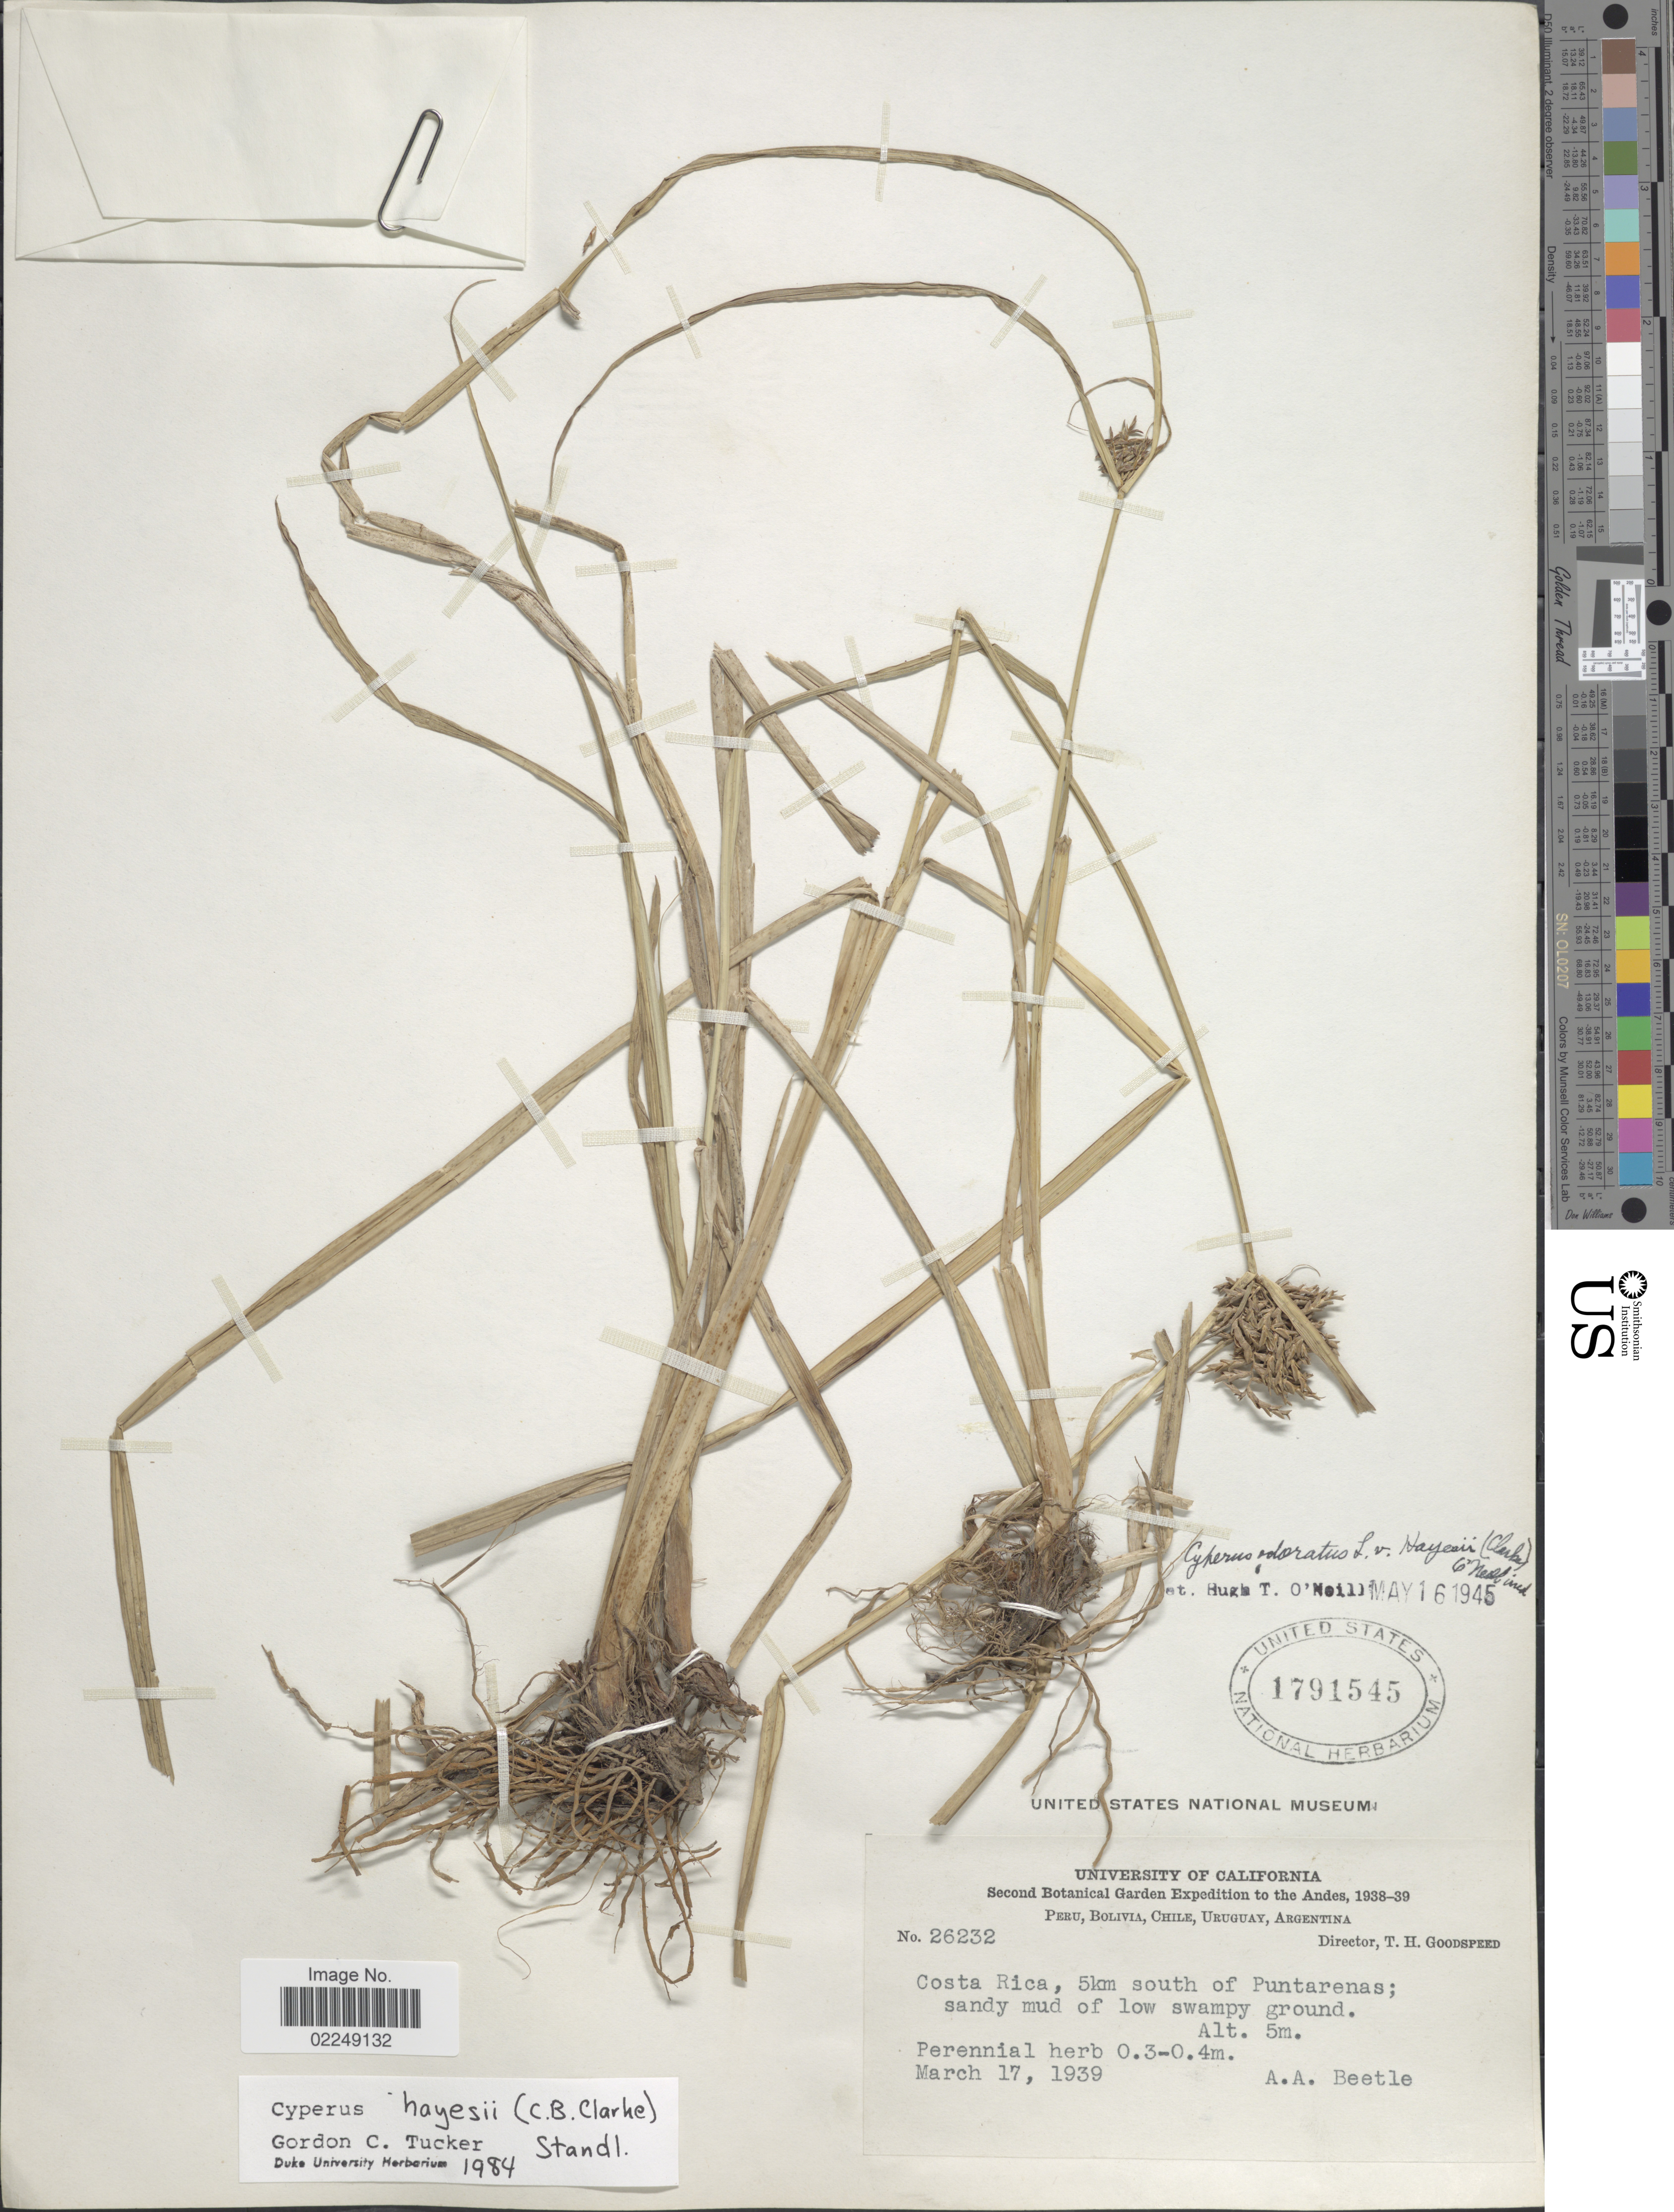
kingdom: Plantae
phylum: Tracheophyta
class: Liliopsida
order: Poales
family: Cyperaceae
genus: Cyperus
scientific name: Cyperus hayesii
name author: (C.B. Clarke) Standl.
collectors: A. A. Beetle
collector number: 26232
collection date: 1939-03-17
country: Costa Rica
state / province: Puntarenas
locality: Costa Rica, 5km south of Puntarenas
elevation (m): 5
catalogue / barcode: US 1791545